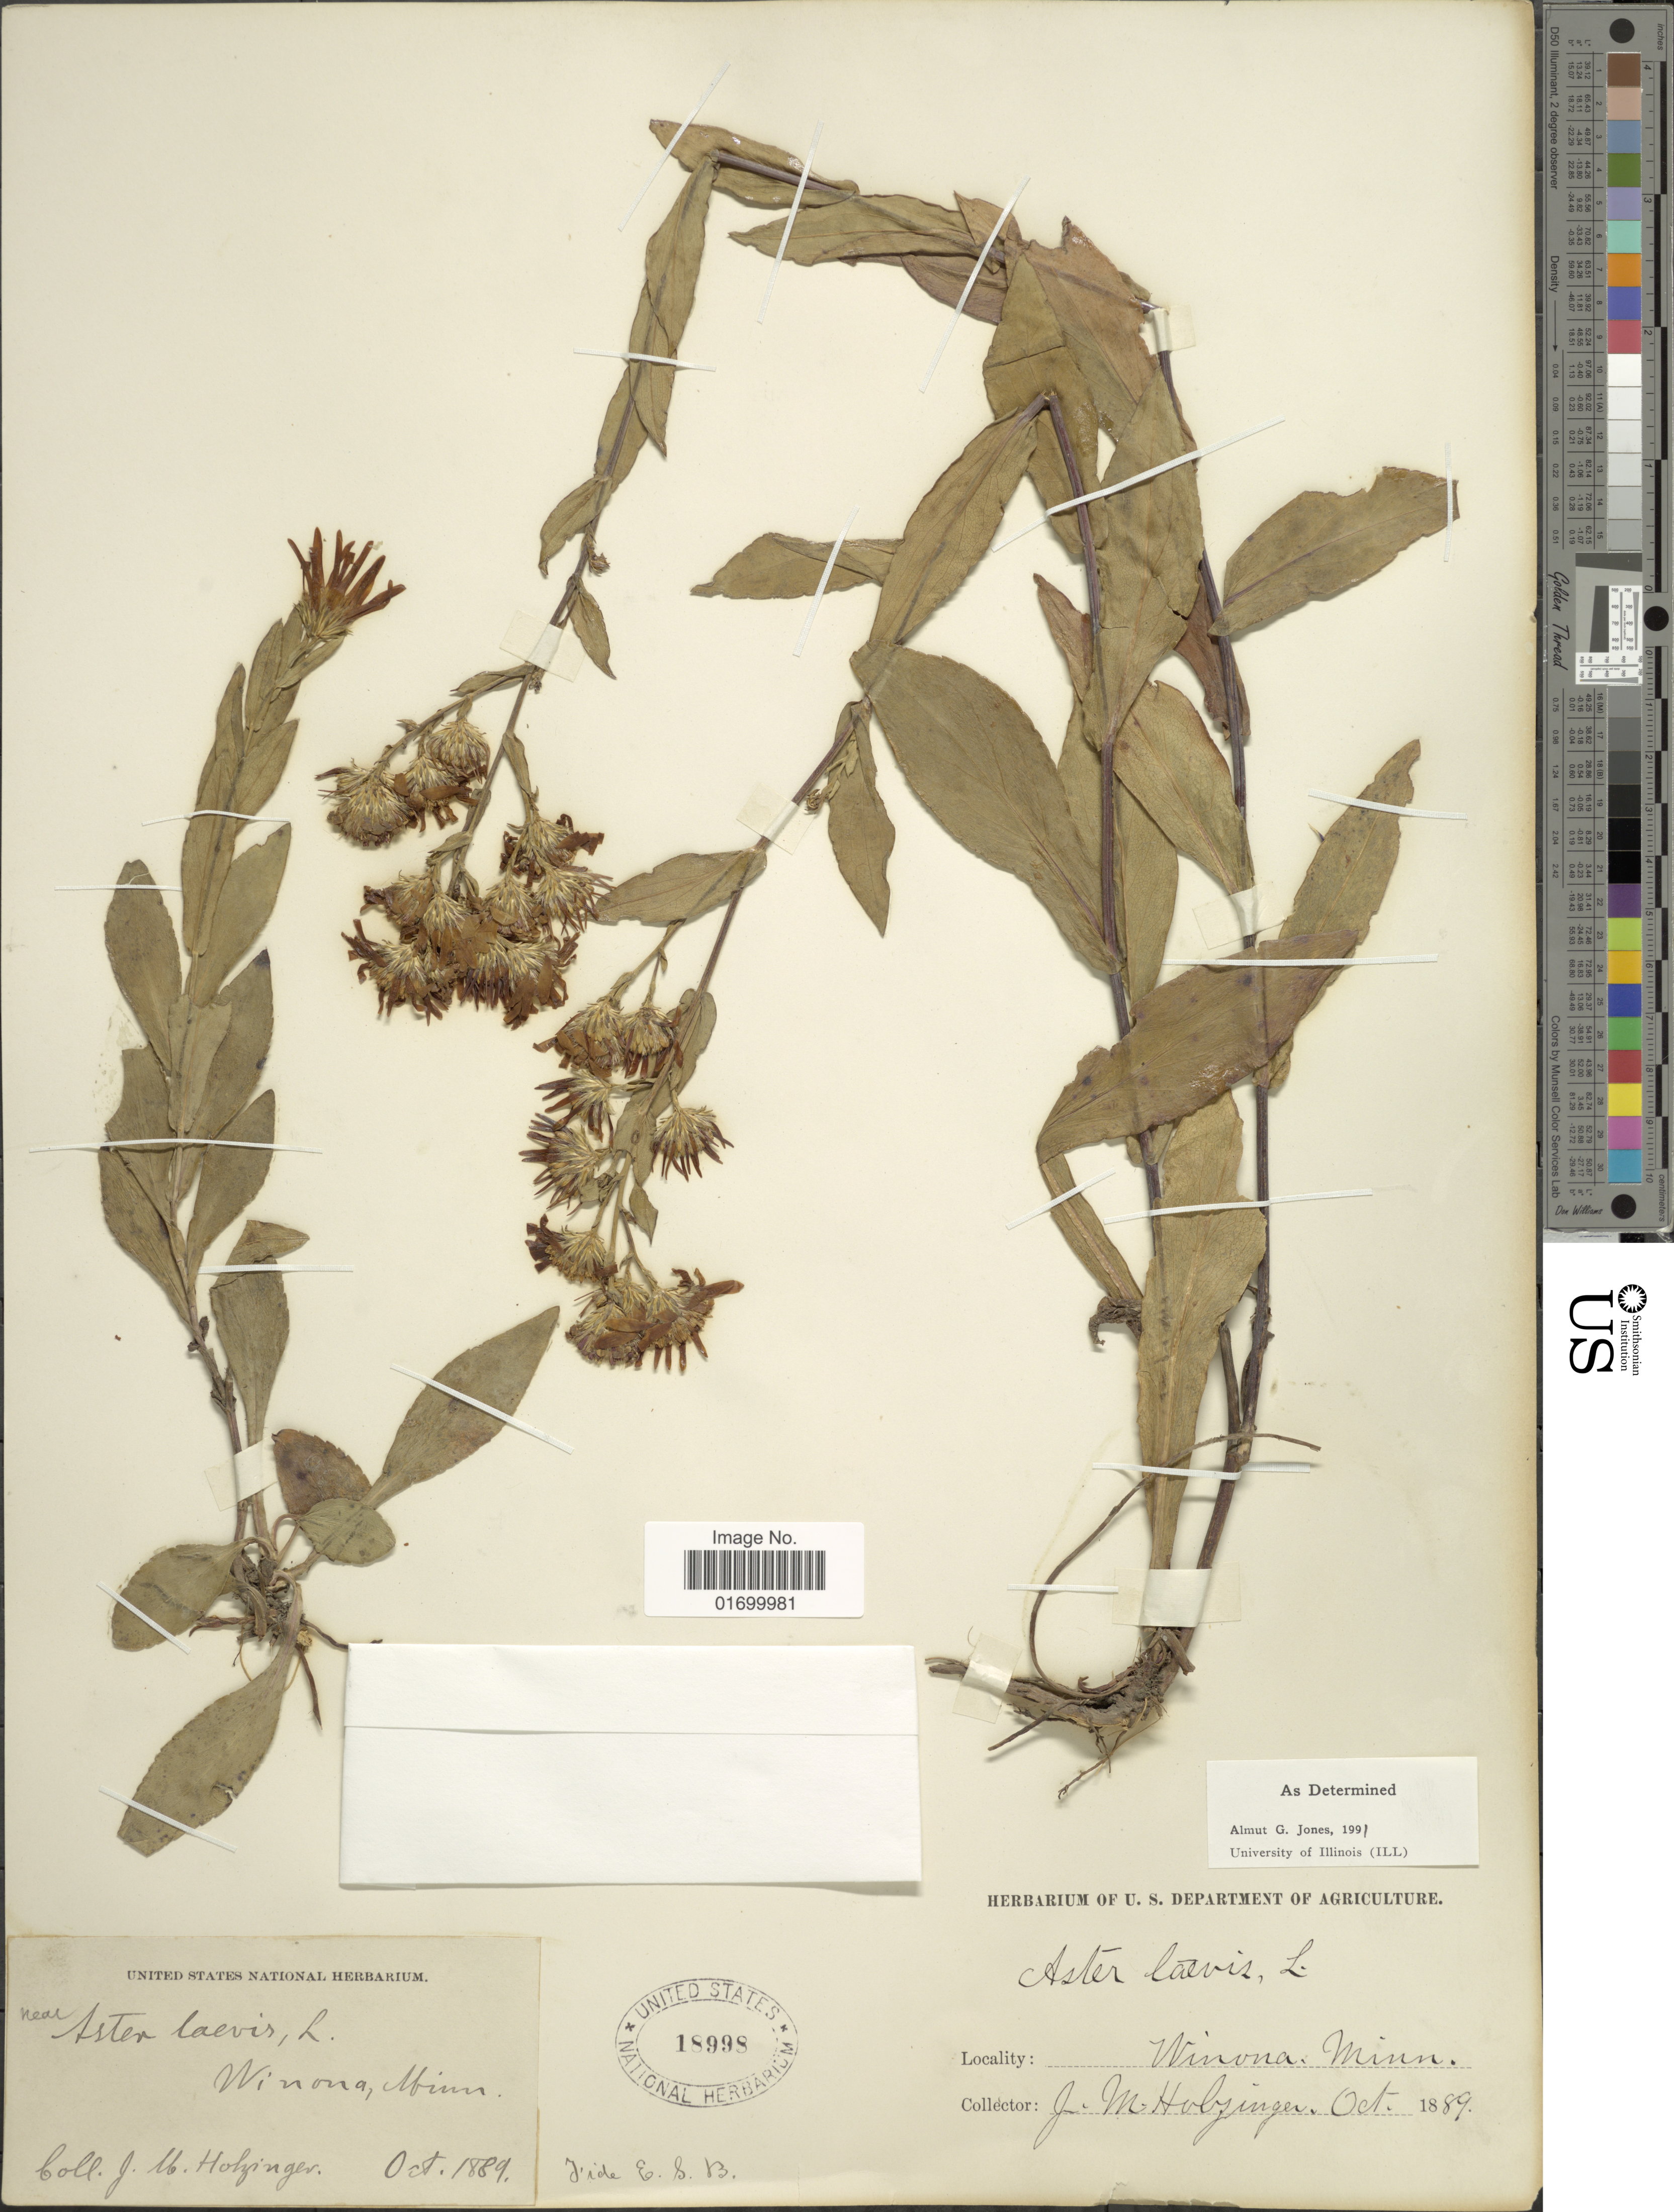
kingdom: Plantae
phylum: Tracheophyta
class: Magnoliopsida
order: Asterales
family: Asteraceae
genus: Symphyotrichum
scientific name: Symphyotrichum laeve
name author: (L.) Á. Löve & D. Löve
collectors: J. Holzinger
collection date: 1889-10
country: United States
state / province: Minnesota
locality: Winona, Minn.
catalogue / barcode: US 18998